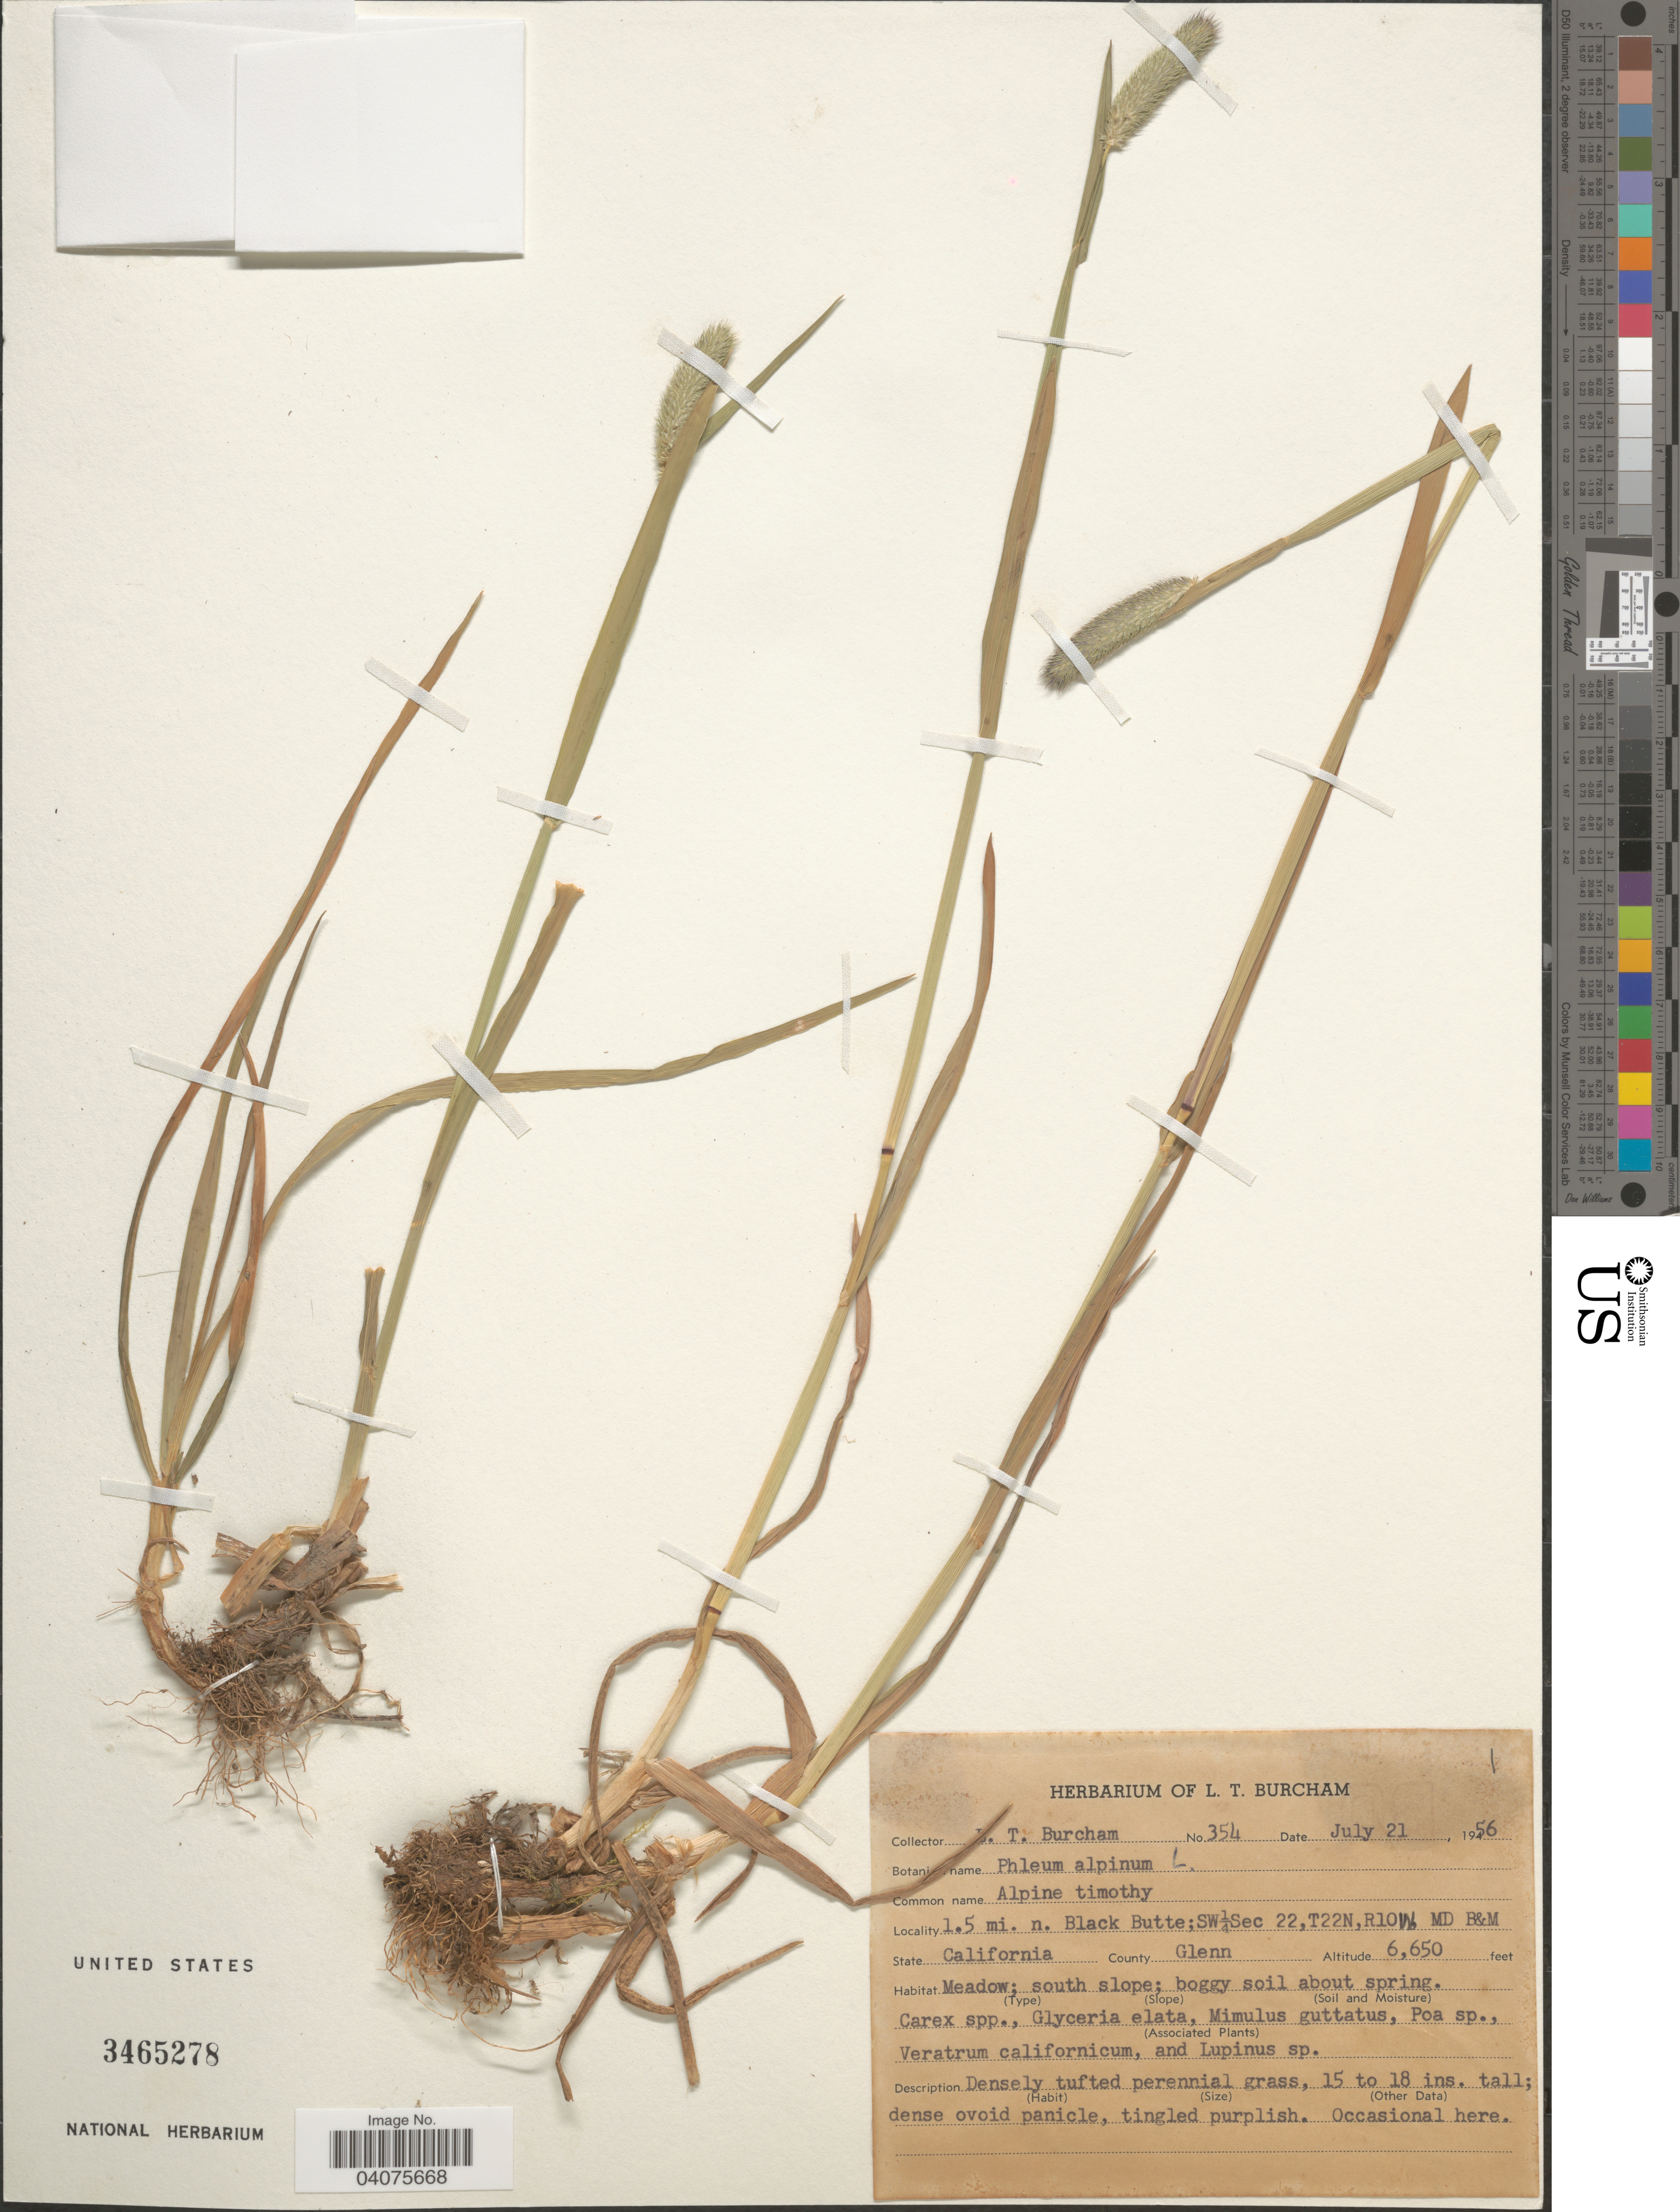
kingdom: Plantae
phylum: Tracheophyta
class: Liliopsida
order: Poales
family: Poaceae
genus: Phleum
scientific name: Phleum alpinum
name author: L.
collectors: L. Burcham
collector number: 354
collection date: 1956-07-21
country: United States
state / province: California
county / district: Glenn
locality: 1.5 mi. n. Black Butte;SW¼Sec 22,T22N,R10W, MD B&M. County Glenn.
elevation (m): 2027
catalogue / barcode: US 3465278